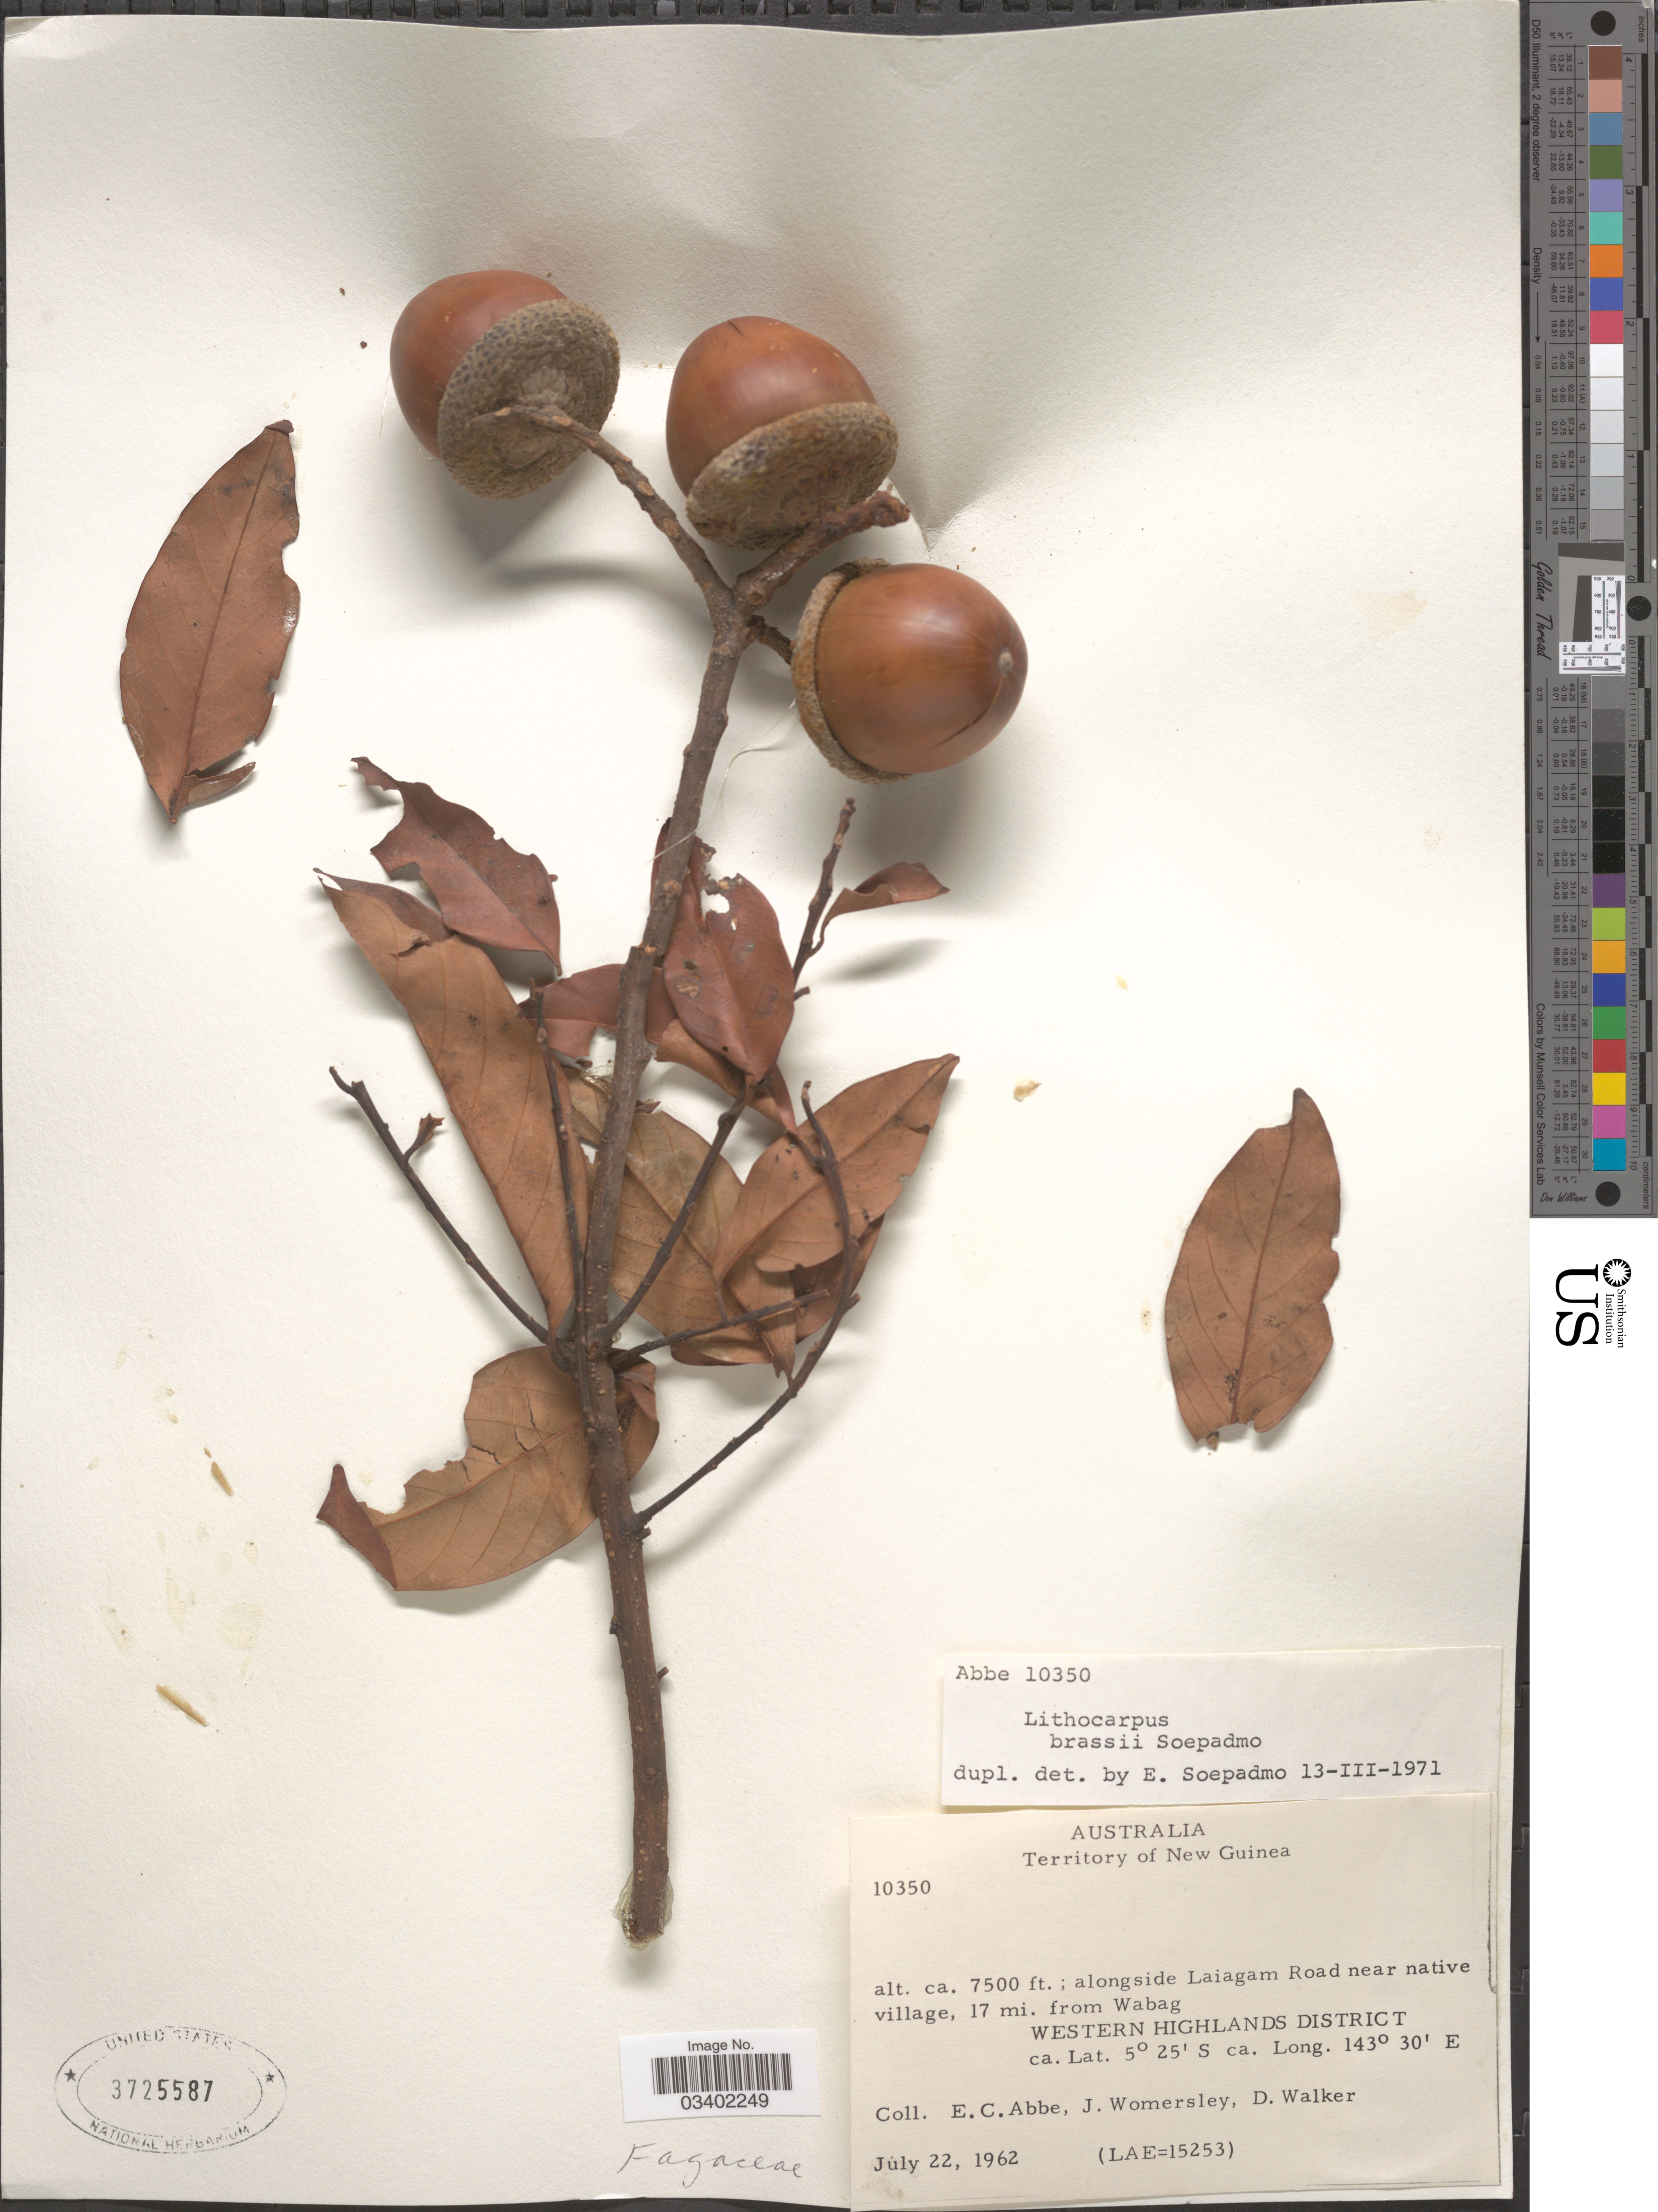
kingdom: Plantae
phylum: Tracheophyta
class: Magnoliopsida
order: Fagales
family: Fagaceae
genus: Lithocarpus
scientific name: Lithocarpus brassii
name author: Soepadmo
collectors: E. C. Abbe, J. S. Womersley & D. Walker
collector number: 10350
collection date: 1962-07-22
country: Papua New Guinea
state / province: Western Highlands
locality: Territory of New Guinea. Alongside Laiagam Road near native village, 17 mi. from Wabag. Western Highlands District.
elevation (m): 2286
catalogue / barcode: US 3725587